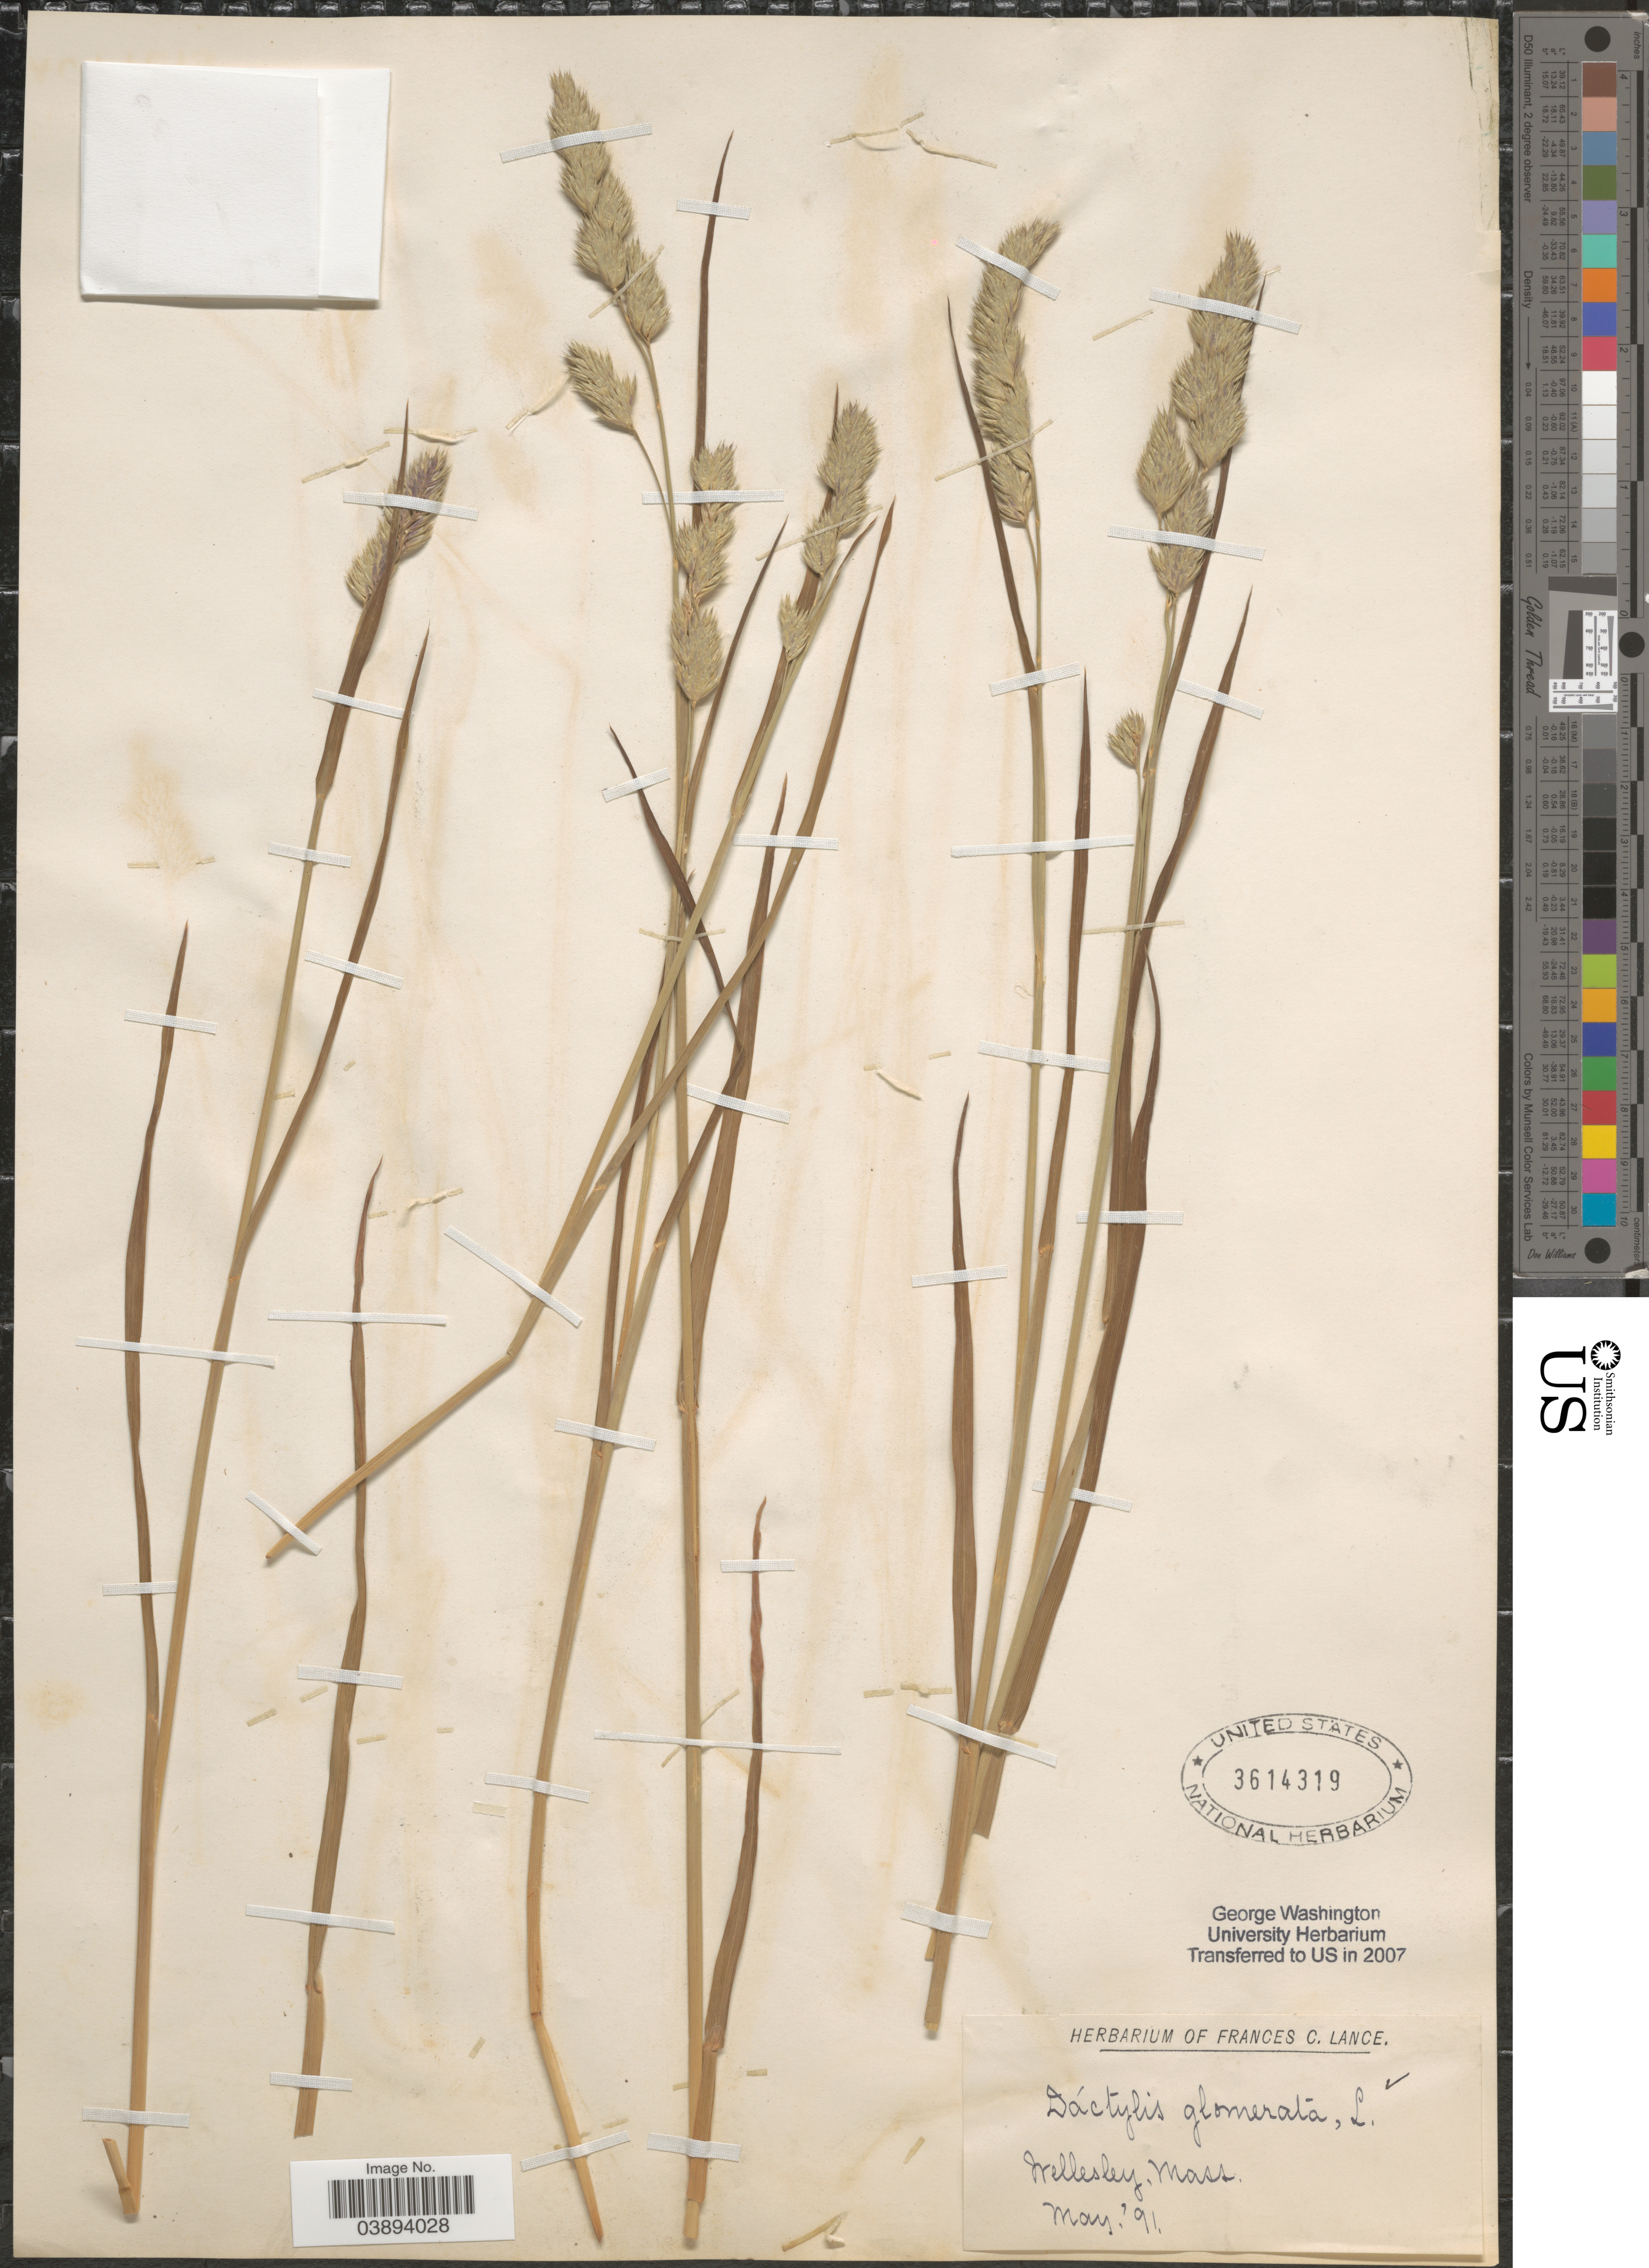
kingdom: Plantae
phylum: Tracheophyta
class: Liliopsida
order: Poales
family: Poaceae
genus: Dactylis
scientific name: Dactylis glomerata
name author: L.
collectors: ex herb. Frances C. Lance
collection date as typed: Transcribed d/m/y: /5/91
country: United States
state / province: Massachusetts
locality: Wellesley.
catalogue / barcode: US 3614319